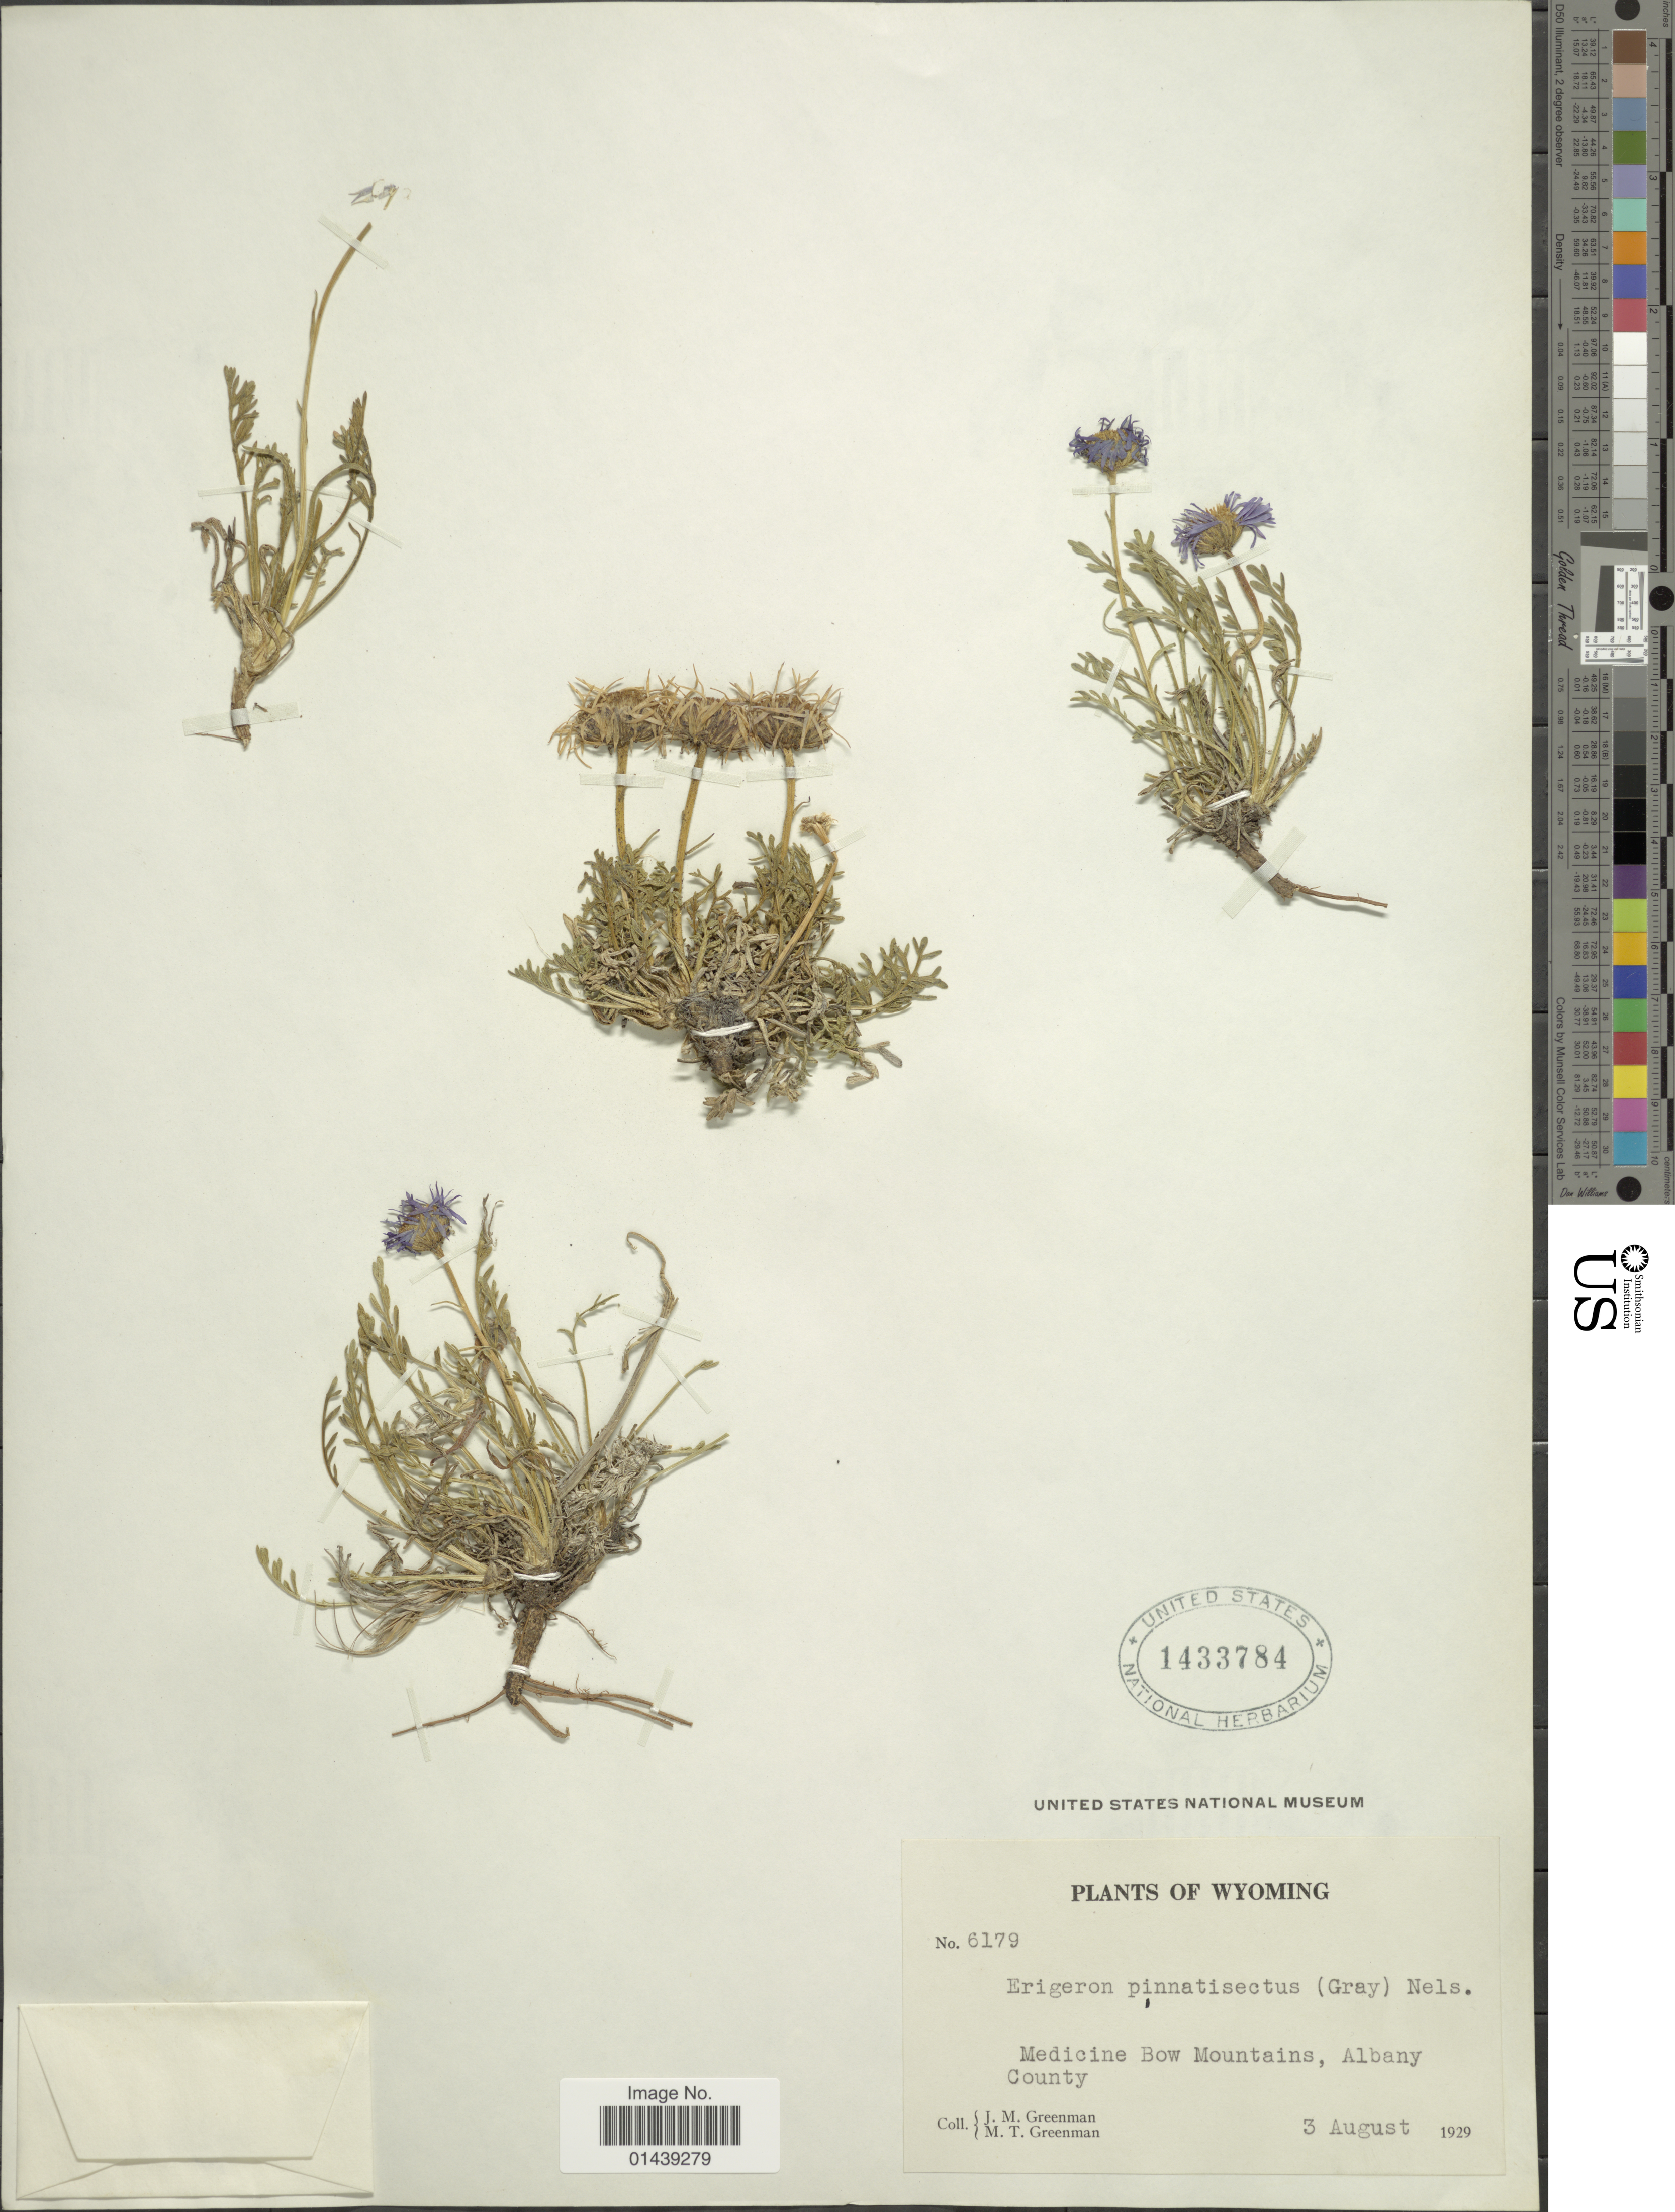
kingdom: Plantae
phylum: Tracheophyta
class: Magnoliopsida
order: Asterales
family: Asteraceae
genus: Erigeron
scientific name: Erigeron pinnatisectus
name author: (A. Gray) A. Nelson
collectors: J. M. Greenman & M. Greenman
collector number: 6179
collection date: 1929-08-03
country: United States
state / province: Wyoming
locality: Medicine Bow Mountains, Albany County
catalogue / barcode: US 1433784